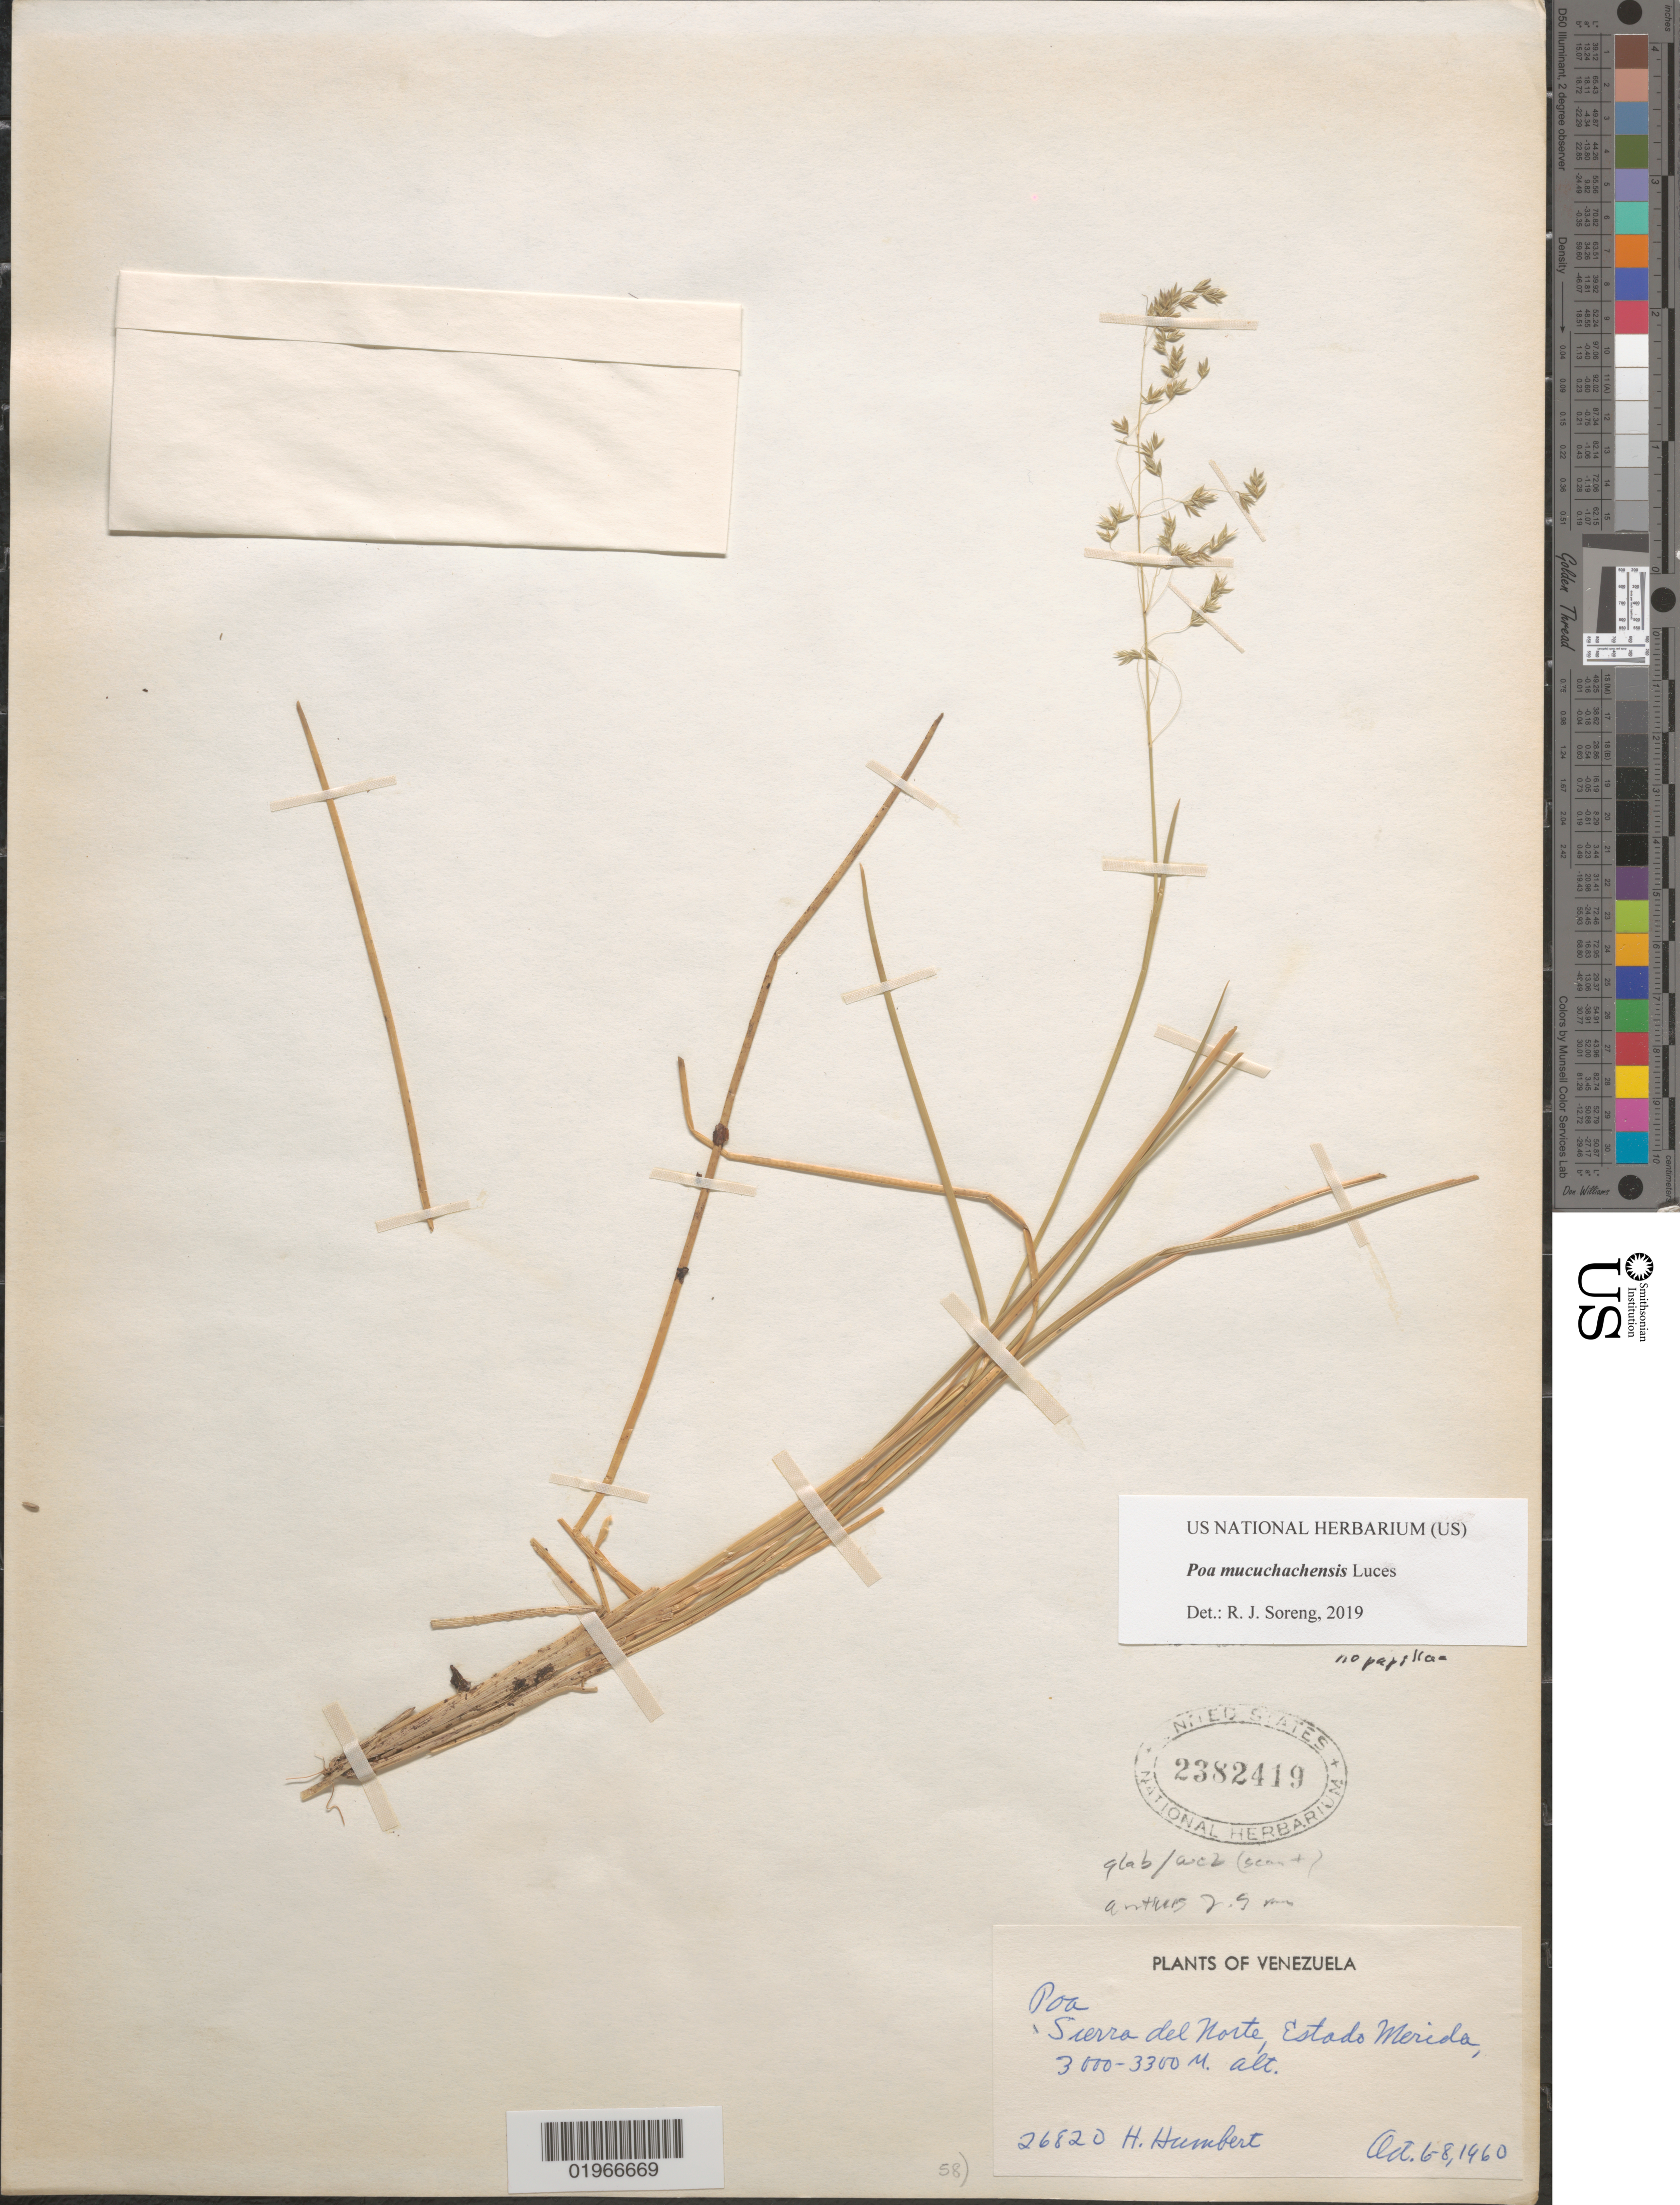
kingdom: Plantae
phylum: Tracheophyta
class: Liliopsida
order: Poales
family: Poaceae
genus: Poa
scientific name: Poa mucuchachensis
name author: Luces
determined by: Soreng, Robert J., Research Associate (BOT), Smithsonian Institution - National Museum of Natural History (UNITED STATES)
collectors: H. Humbert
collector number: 26820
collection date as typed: Oct. 6-8, 1960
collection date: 1960-10-06/1960-10-08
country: Venezuela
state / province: Merida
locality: Sierra del Norte.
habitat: Sierra.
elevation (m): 3000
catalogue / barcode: US 2382419